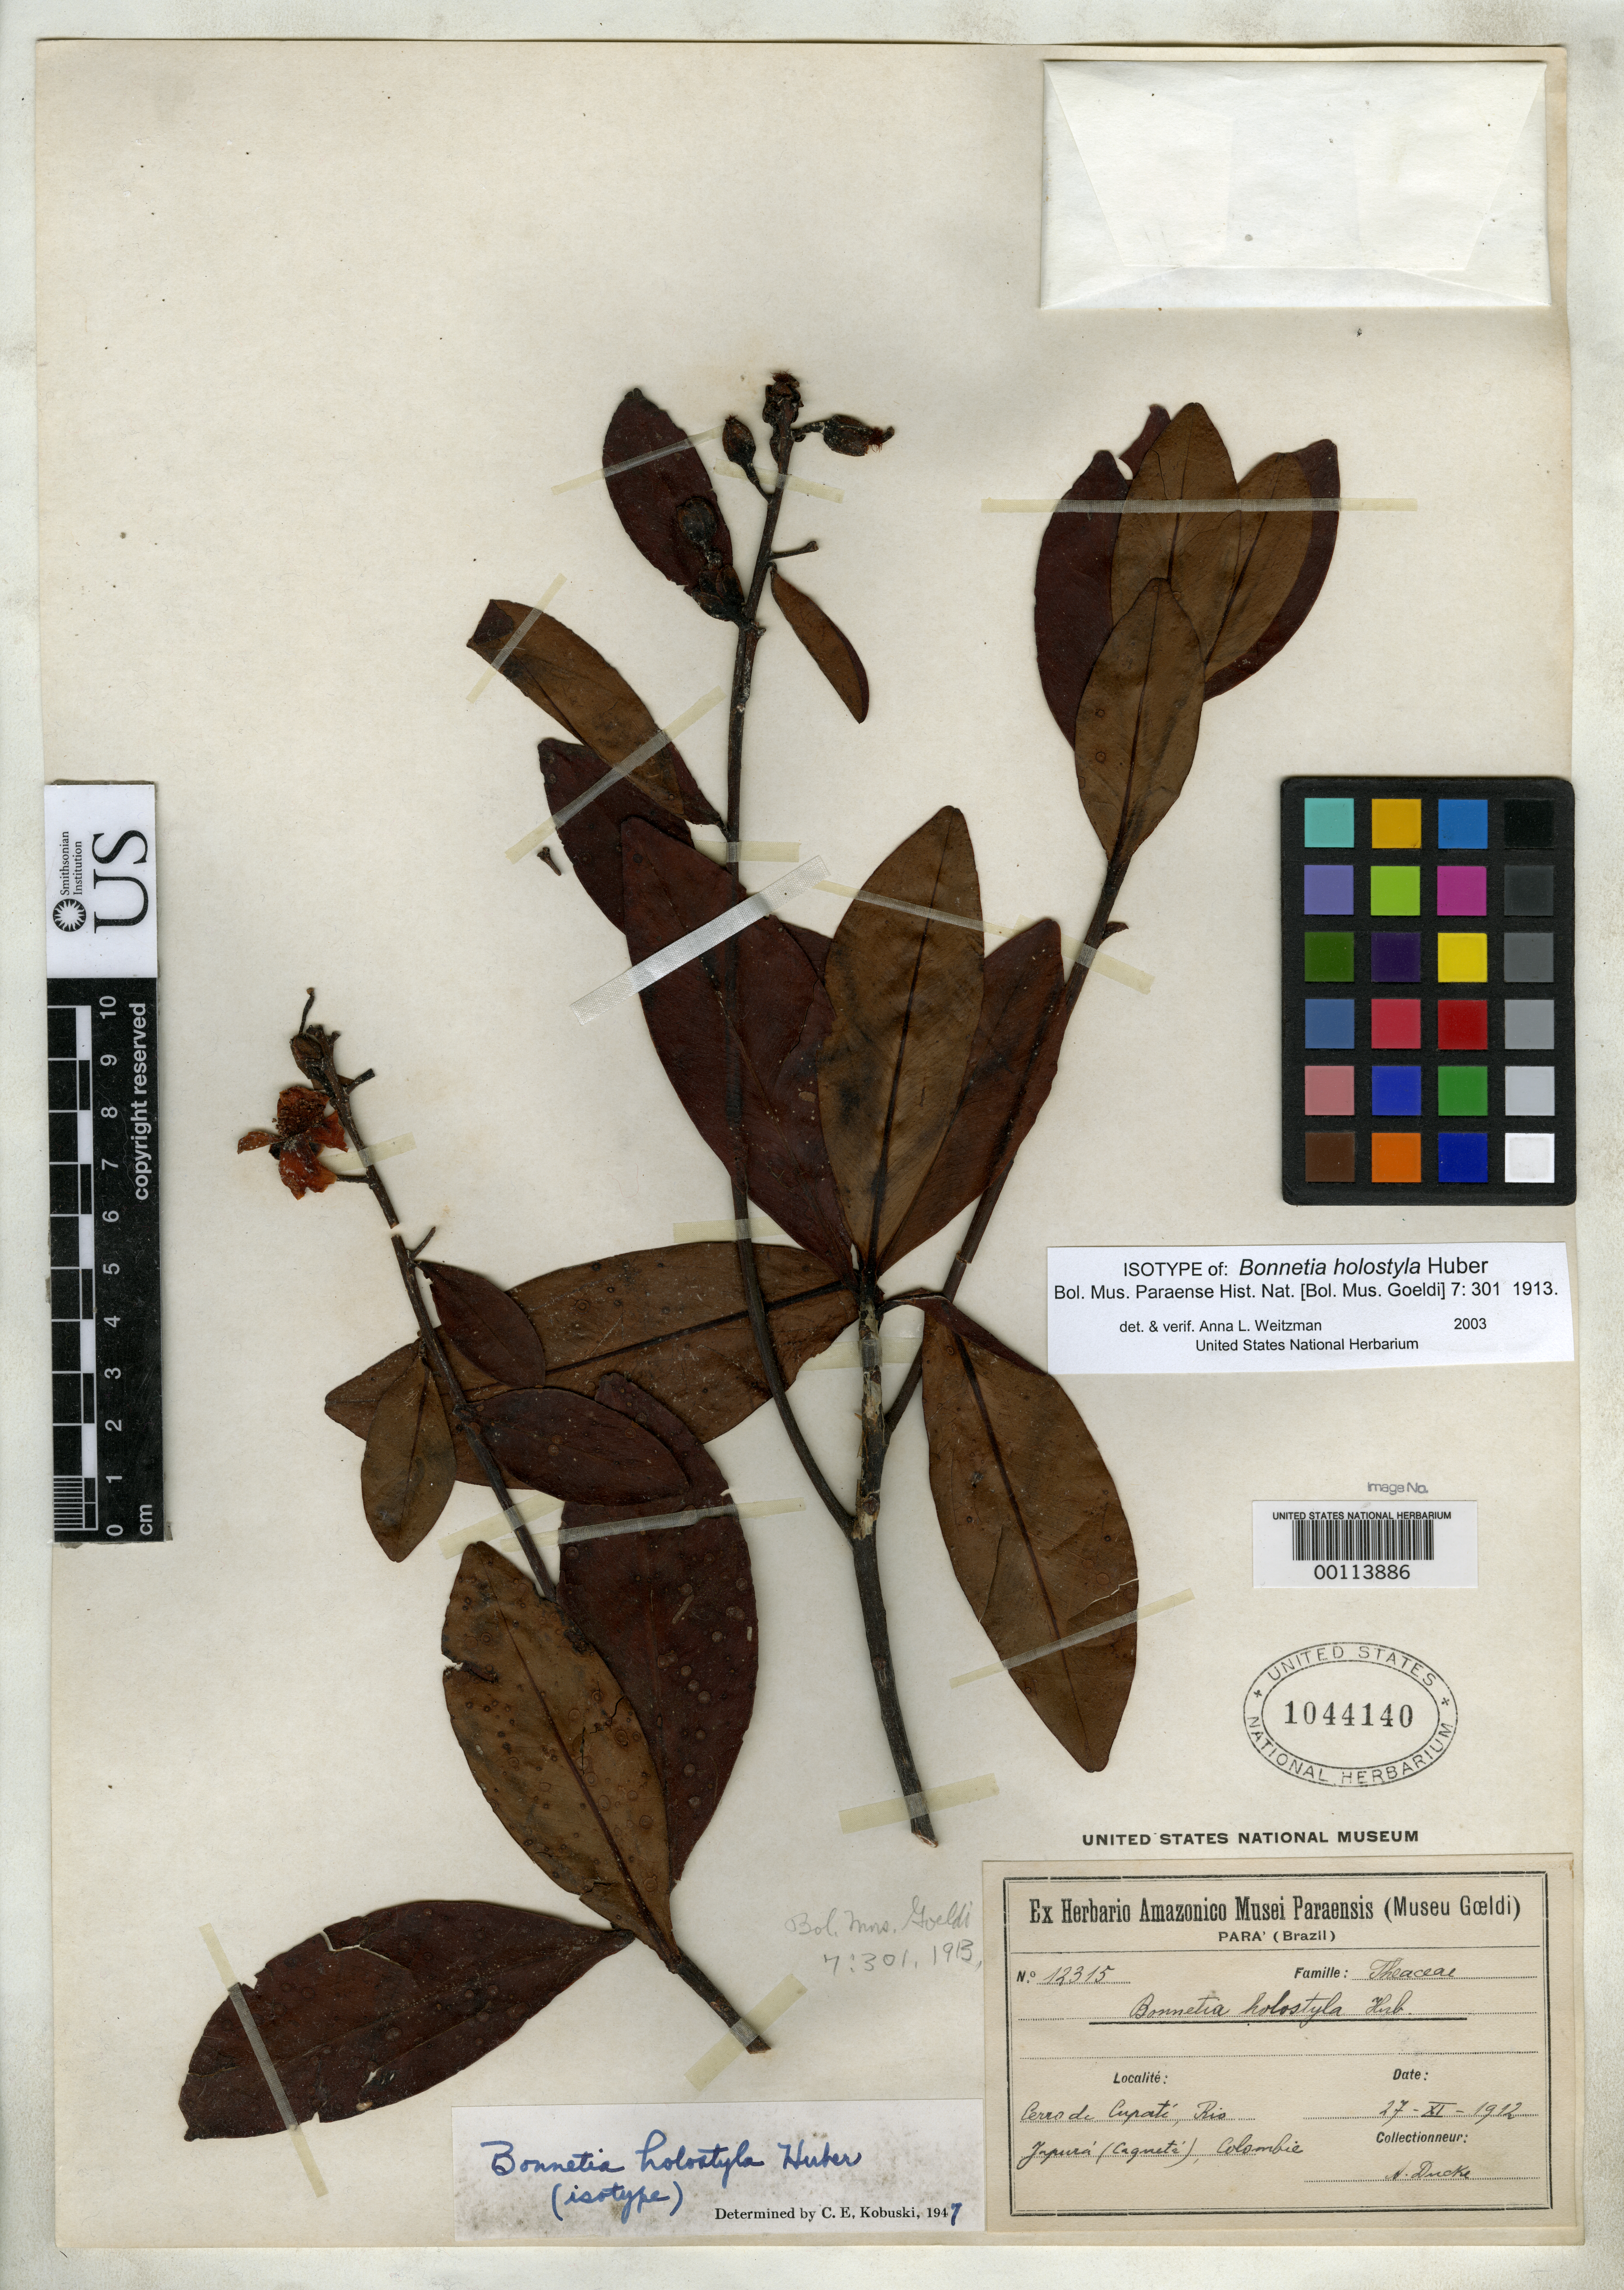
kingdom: Plantae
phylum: Tracheophyta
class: Magnoliopsida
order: Malpighiales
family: Bonnetiaceae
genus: Bonnetia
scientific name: Bonnetia holostyla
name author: Huber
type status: Isotype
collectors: A. Ducke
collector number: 12315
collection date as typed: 27 Nov 1912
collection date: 1912-11-27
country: Colombia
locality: Cerro de Cupote, Rio Japurea.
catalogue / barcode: US 1044140